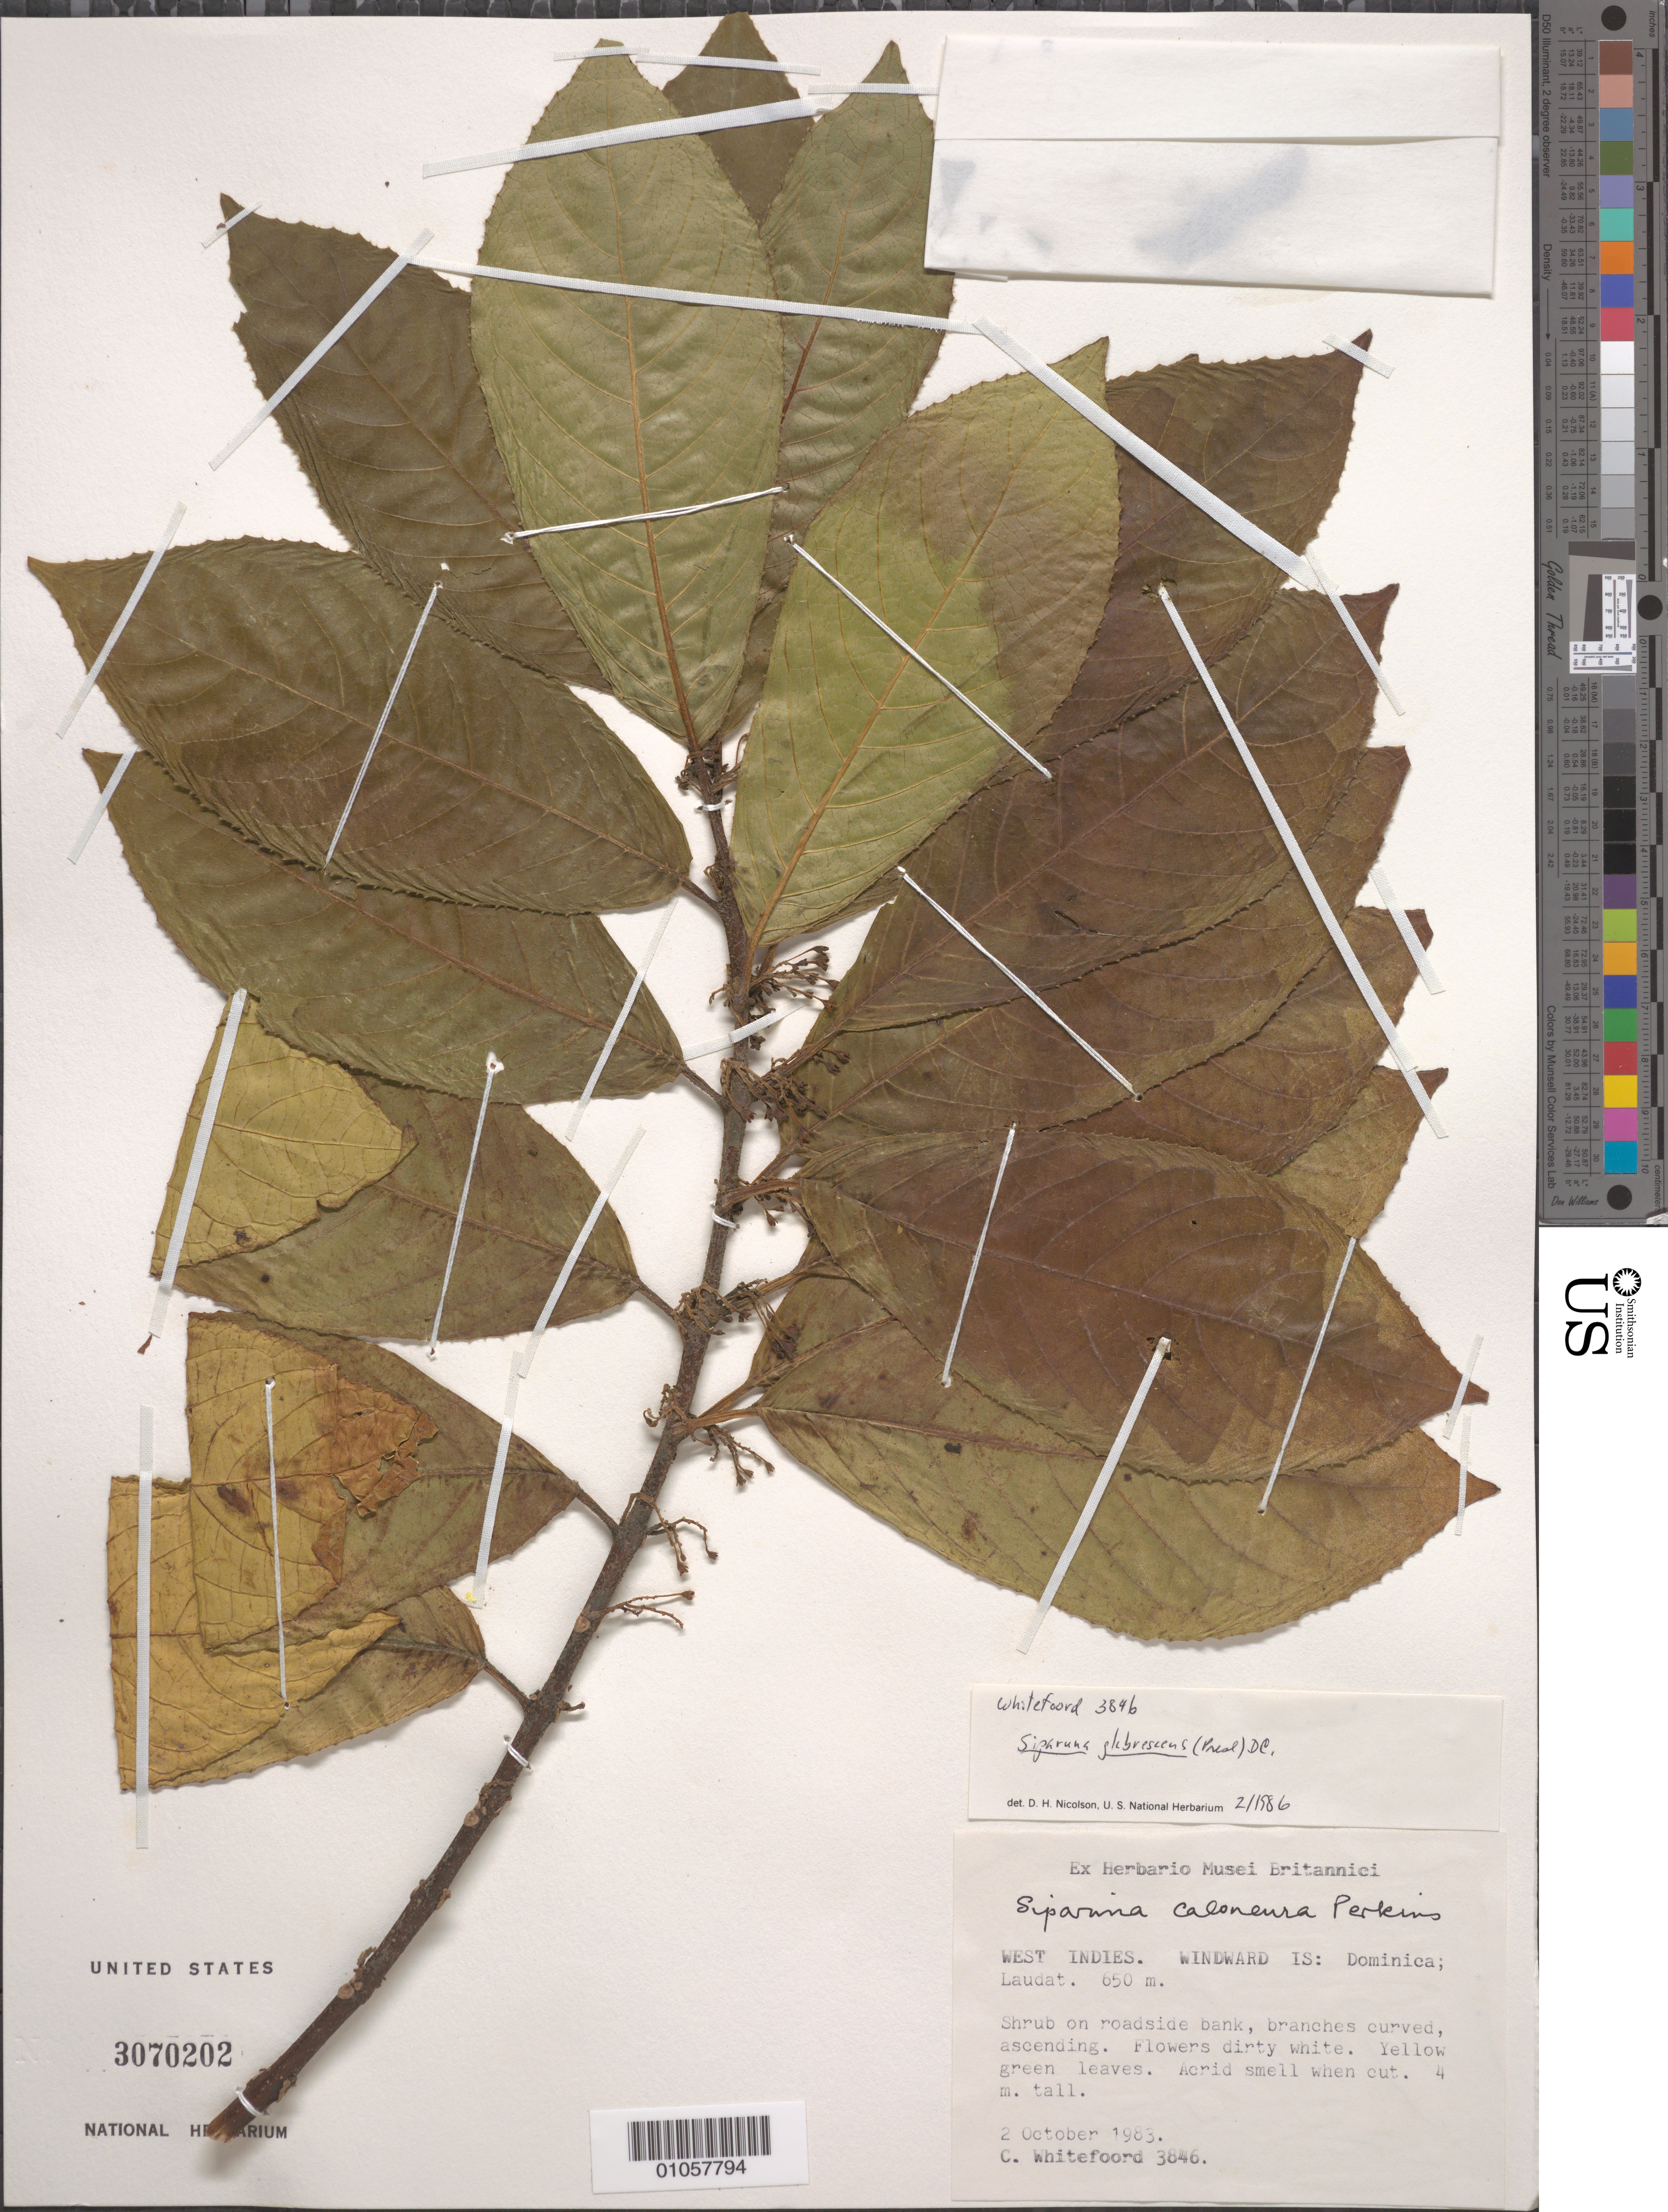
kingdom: Plantae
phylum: Tracheophyta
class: Magnoliopsida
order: Laurales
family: Siparunaceae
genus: Siparuna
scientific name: Siparuna glabrescens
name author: (C. Presl) A. DC.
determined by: Nicolson, Dan H.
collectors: C. Whitefoord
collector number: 3846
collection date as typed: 02 Oct 1983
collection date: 1983-10-02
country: Dominica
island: Dominica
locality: Laudat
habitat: On roadside bank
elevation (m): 650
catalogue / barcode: US 3070202